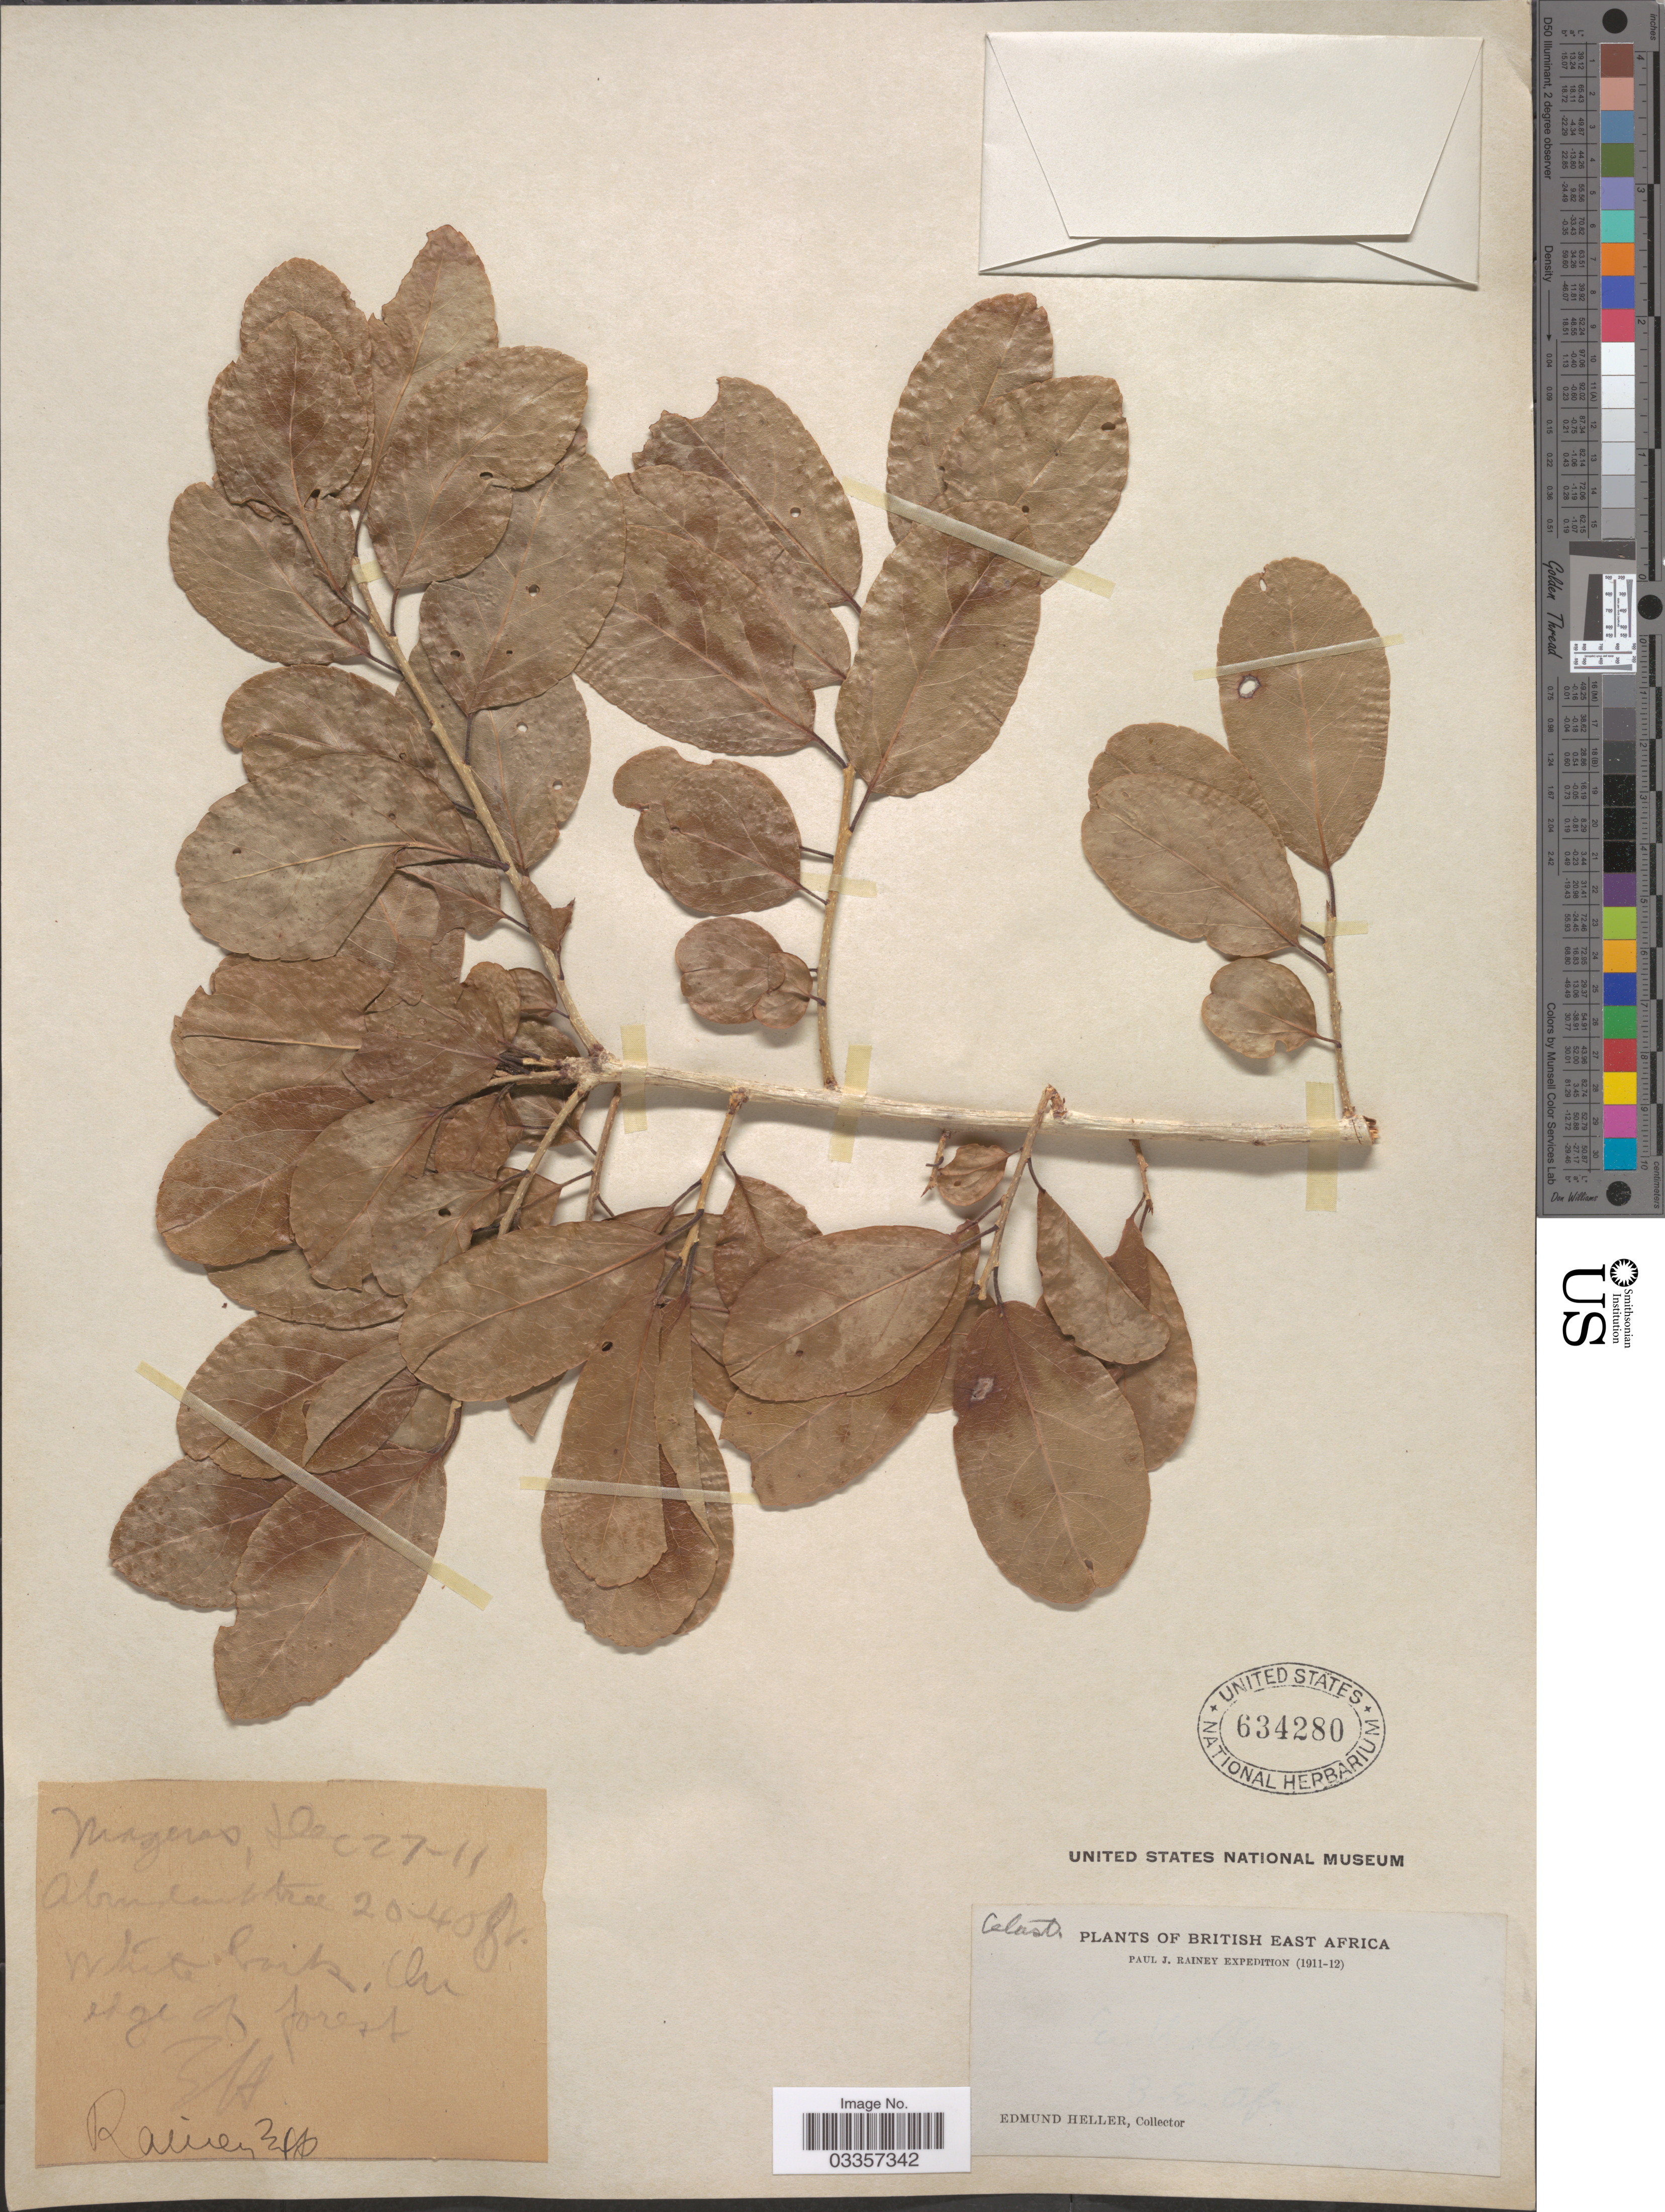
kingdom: Plantae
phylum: Tracheophyta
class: Magnoliopsida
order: Celastrales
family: Celastraceae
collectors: E. Heller & Rainer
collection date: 1911-12-27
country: Kenya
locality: British East Africa. White Coik. [interpreted]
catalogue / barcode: US 634280